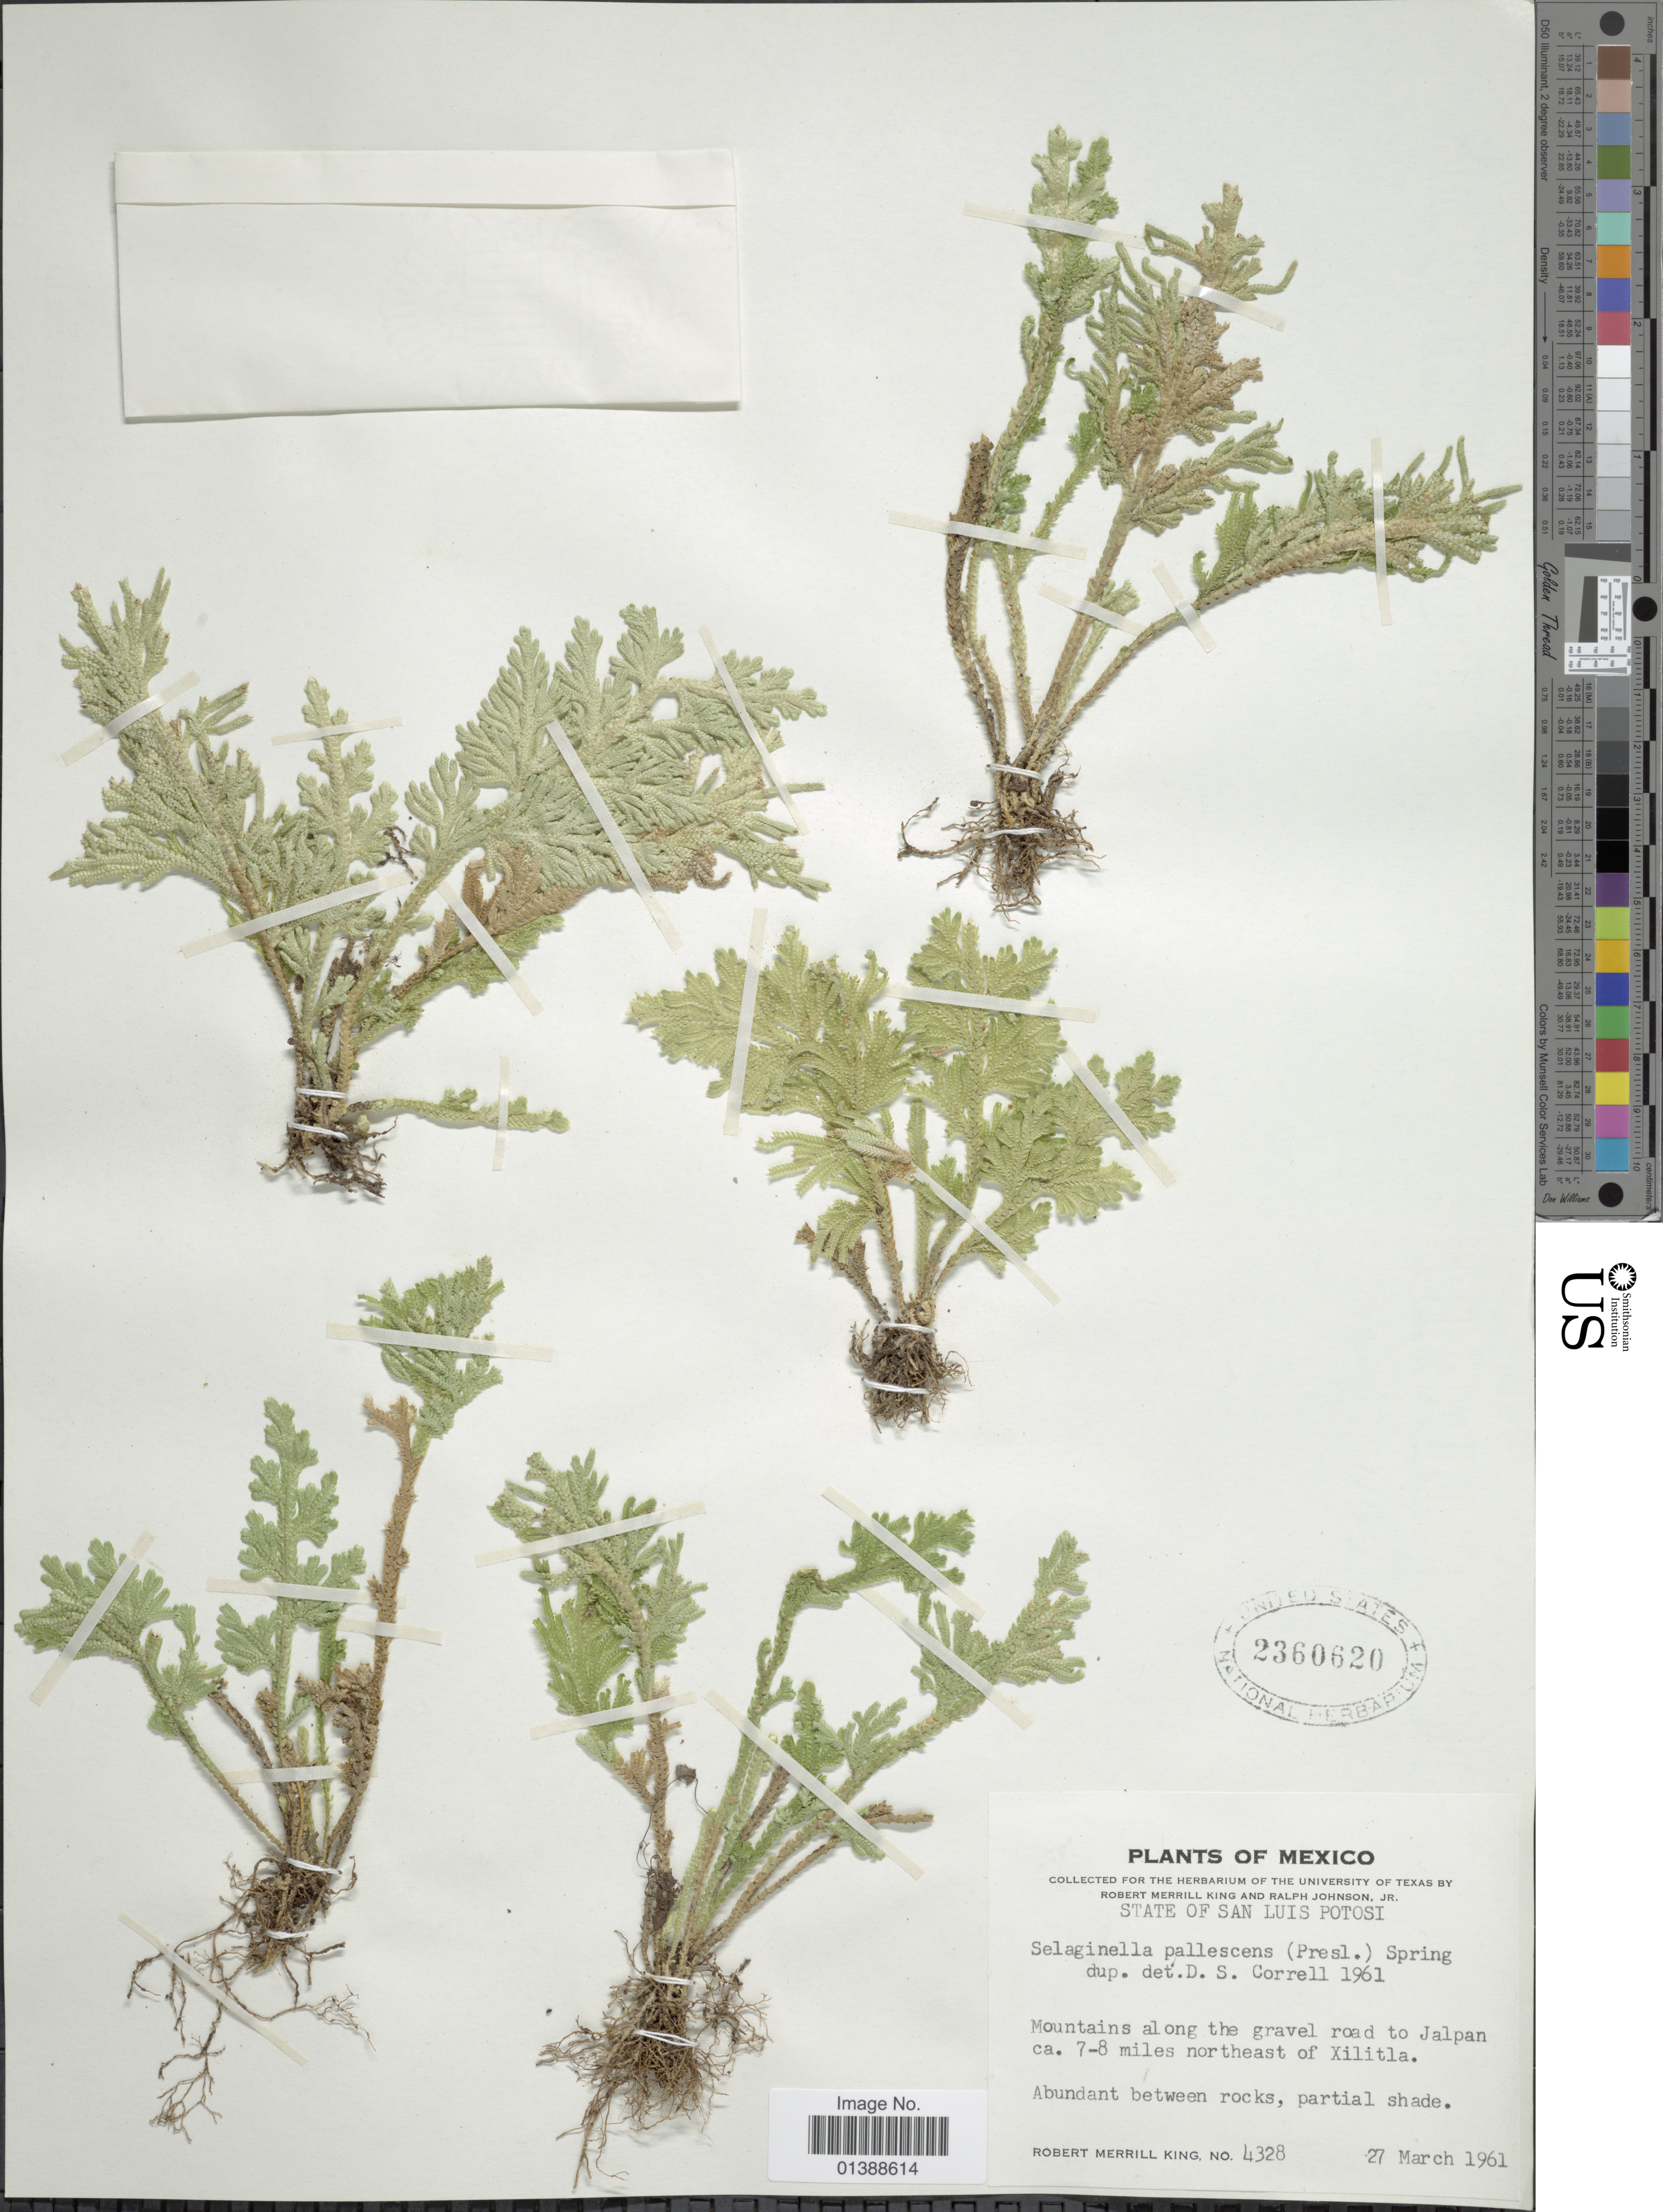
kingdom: Plantae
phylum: Tracheophyta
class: Lycopodiopsida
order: Selaginellales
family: Selaginellaceae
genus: Selaginella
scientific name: Selaginella pallescens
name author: (C. Presl) Spring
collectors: R. M. King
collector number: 4328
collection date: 1961-03-27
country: Mexico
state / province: San Luis Potosí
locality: Mountains along the gravel road to Jalapan ca. 7-8 miles northeast of Xilitla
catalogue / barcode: US 2360620